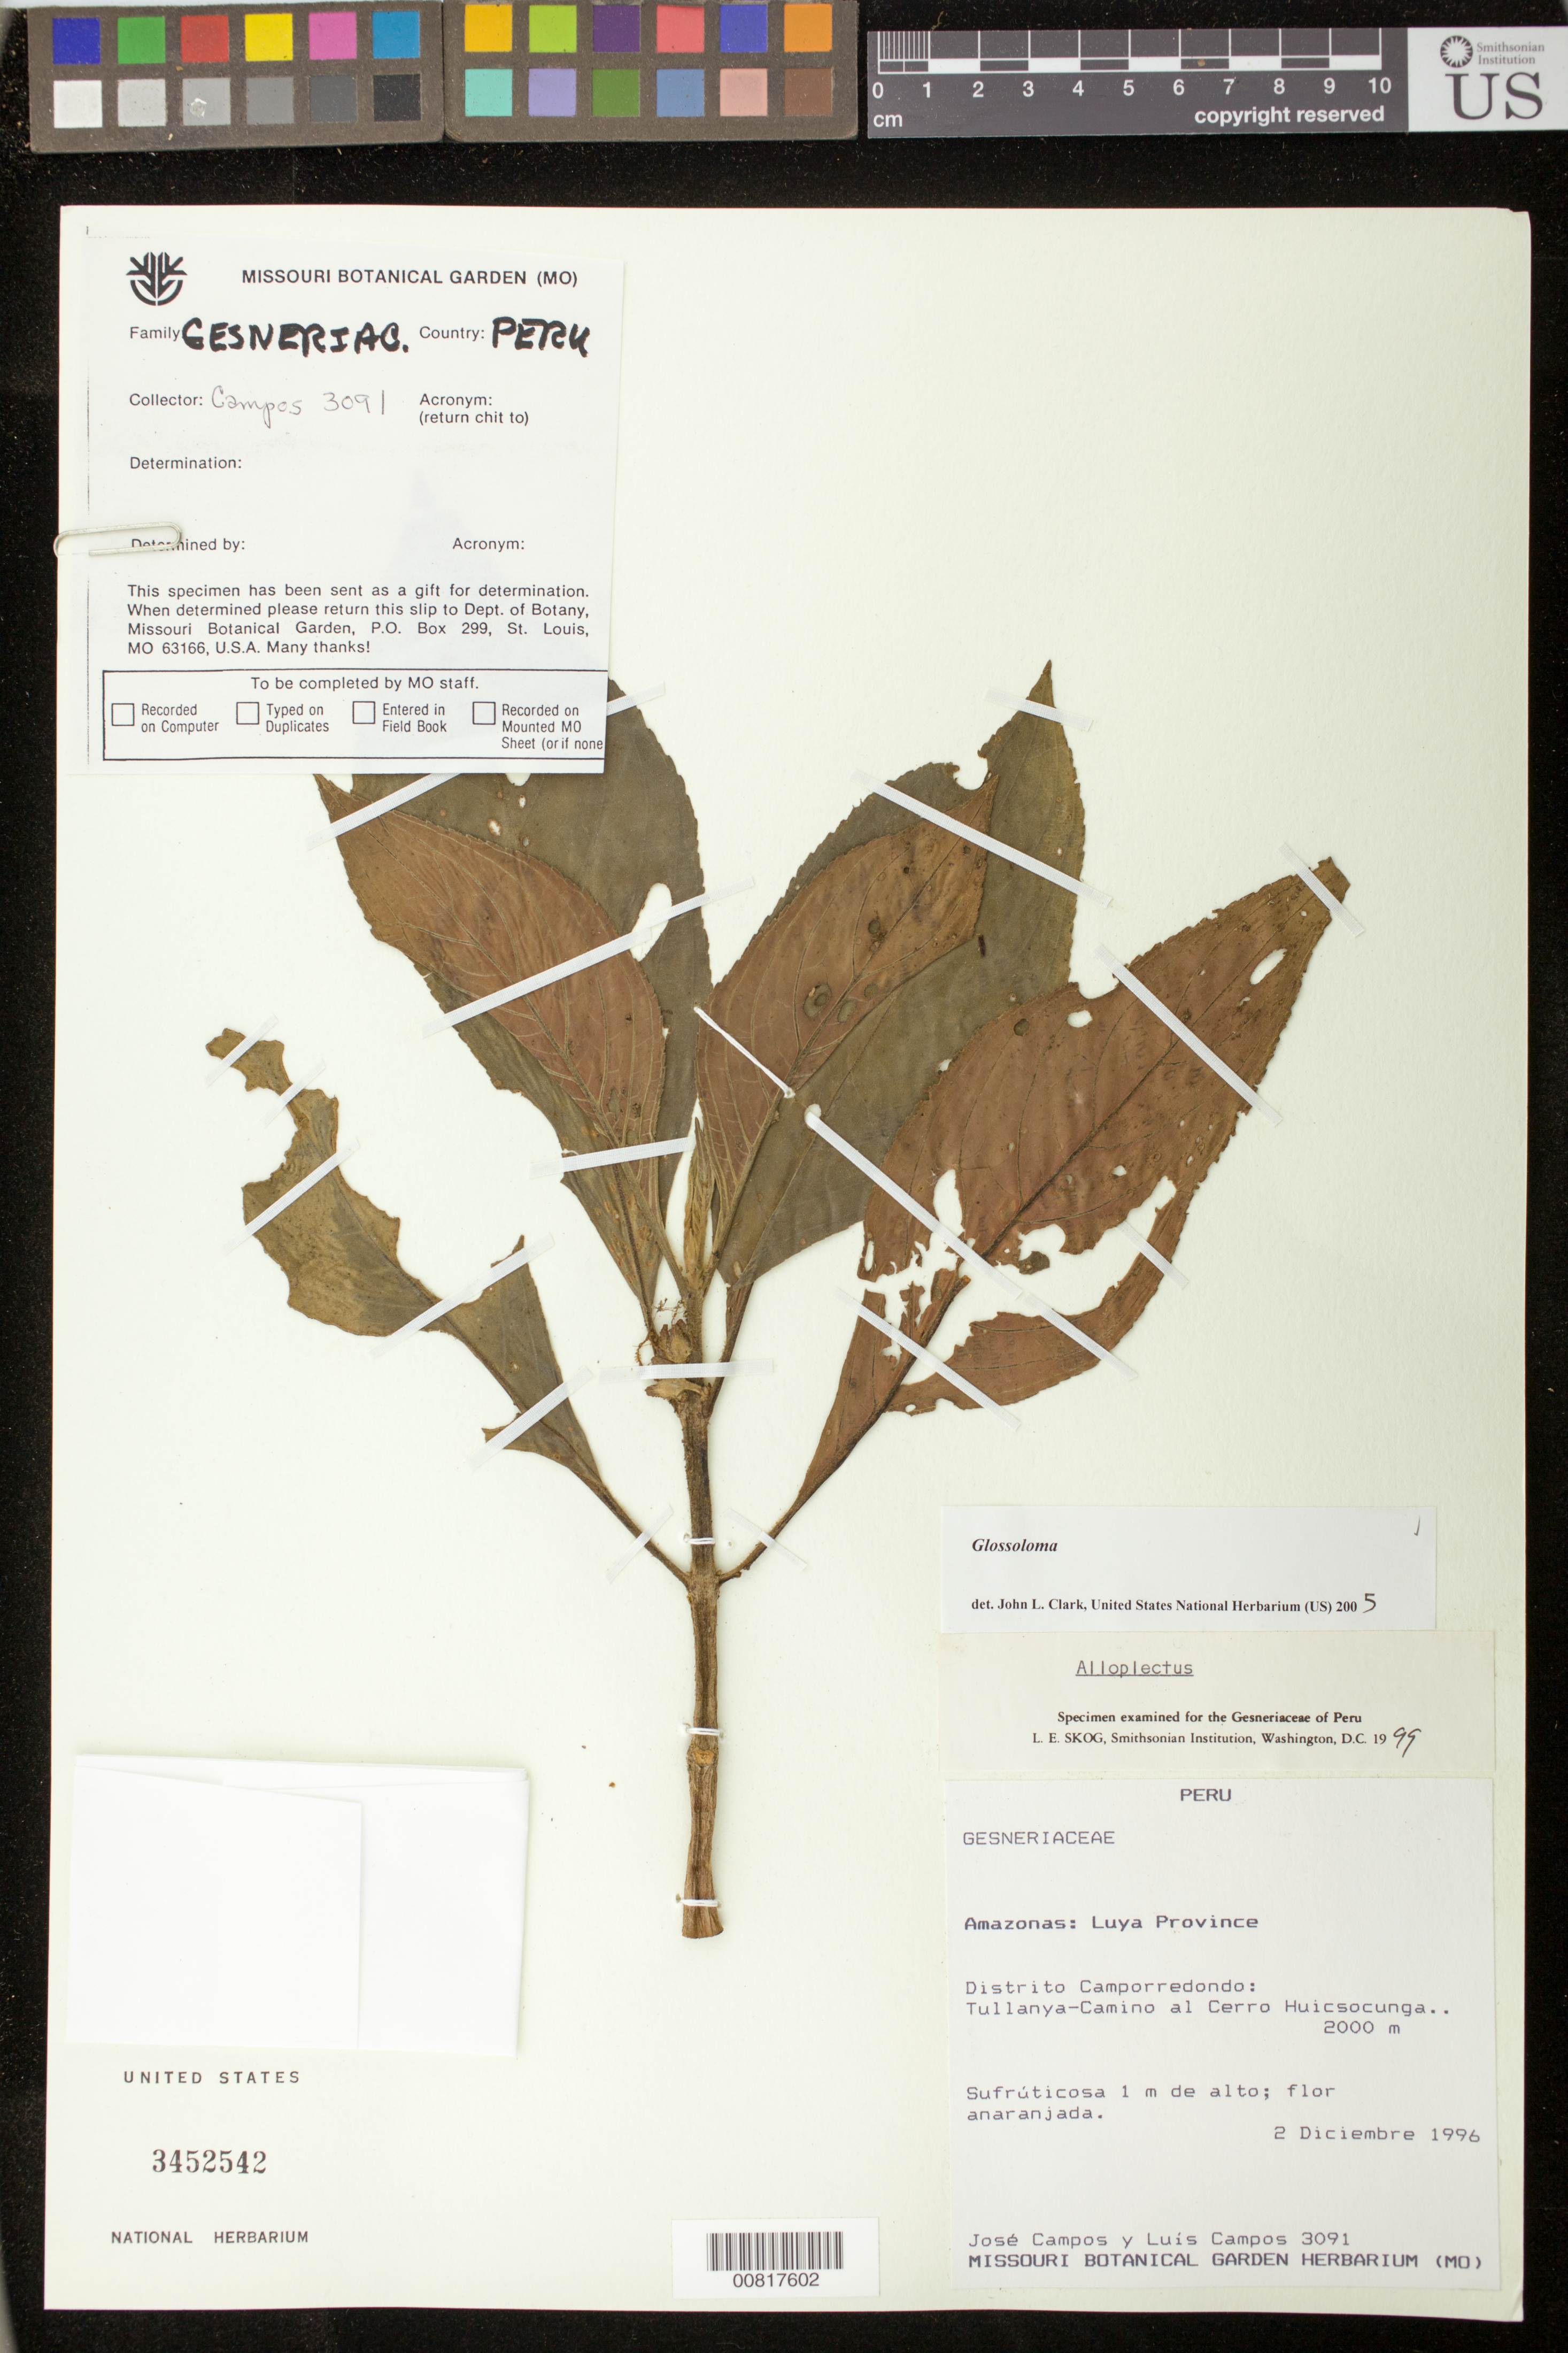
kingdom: Plantae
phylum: Tracheophyta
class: Magnoliopsida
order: Lamiales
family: Gesneriaceae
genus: Glossoloma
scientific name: Glossoloma sp.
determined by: Clark, J. L., (SEL), The Marie Selby Botanical Garden (UNITED STATES)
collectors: J. Campos & L. Campos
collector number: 3091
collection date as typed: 02 Dec 1996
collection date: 1996-12-02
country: Peru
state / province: Amazonas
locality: Luya Province, Distrito Camporredondo: Tullanya-Camino al Cerro Huicsocunga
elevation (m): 2000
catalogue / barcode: US 3452542